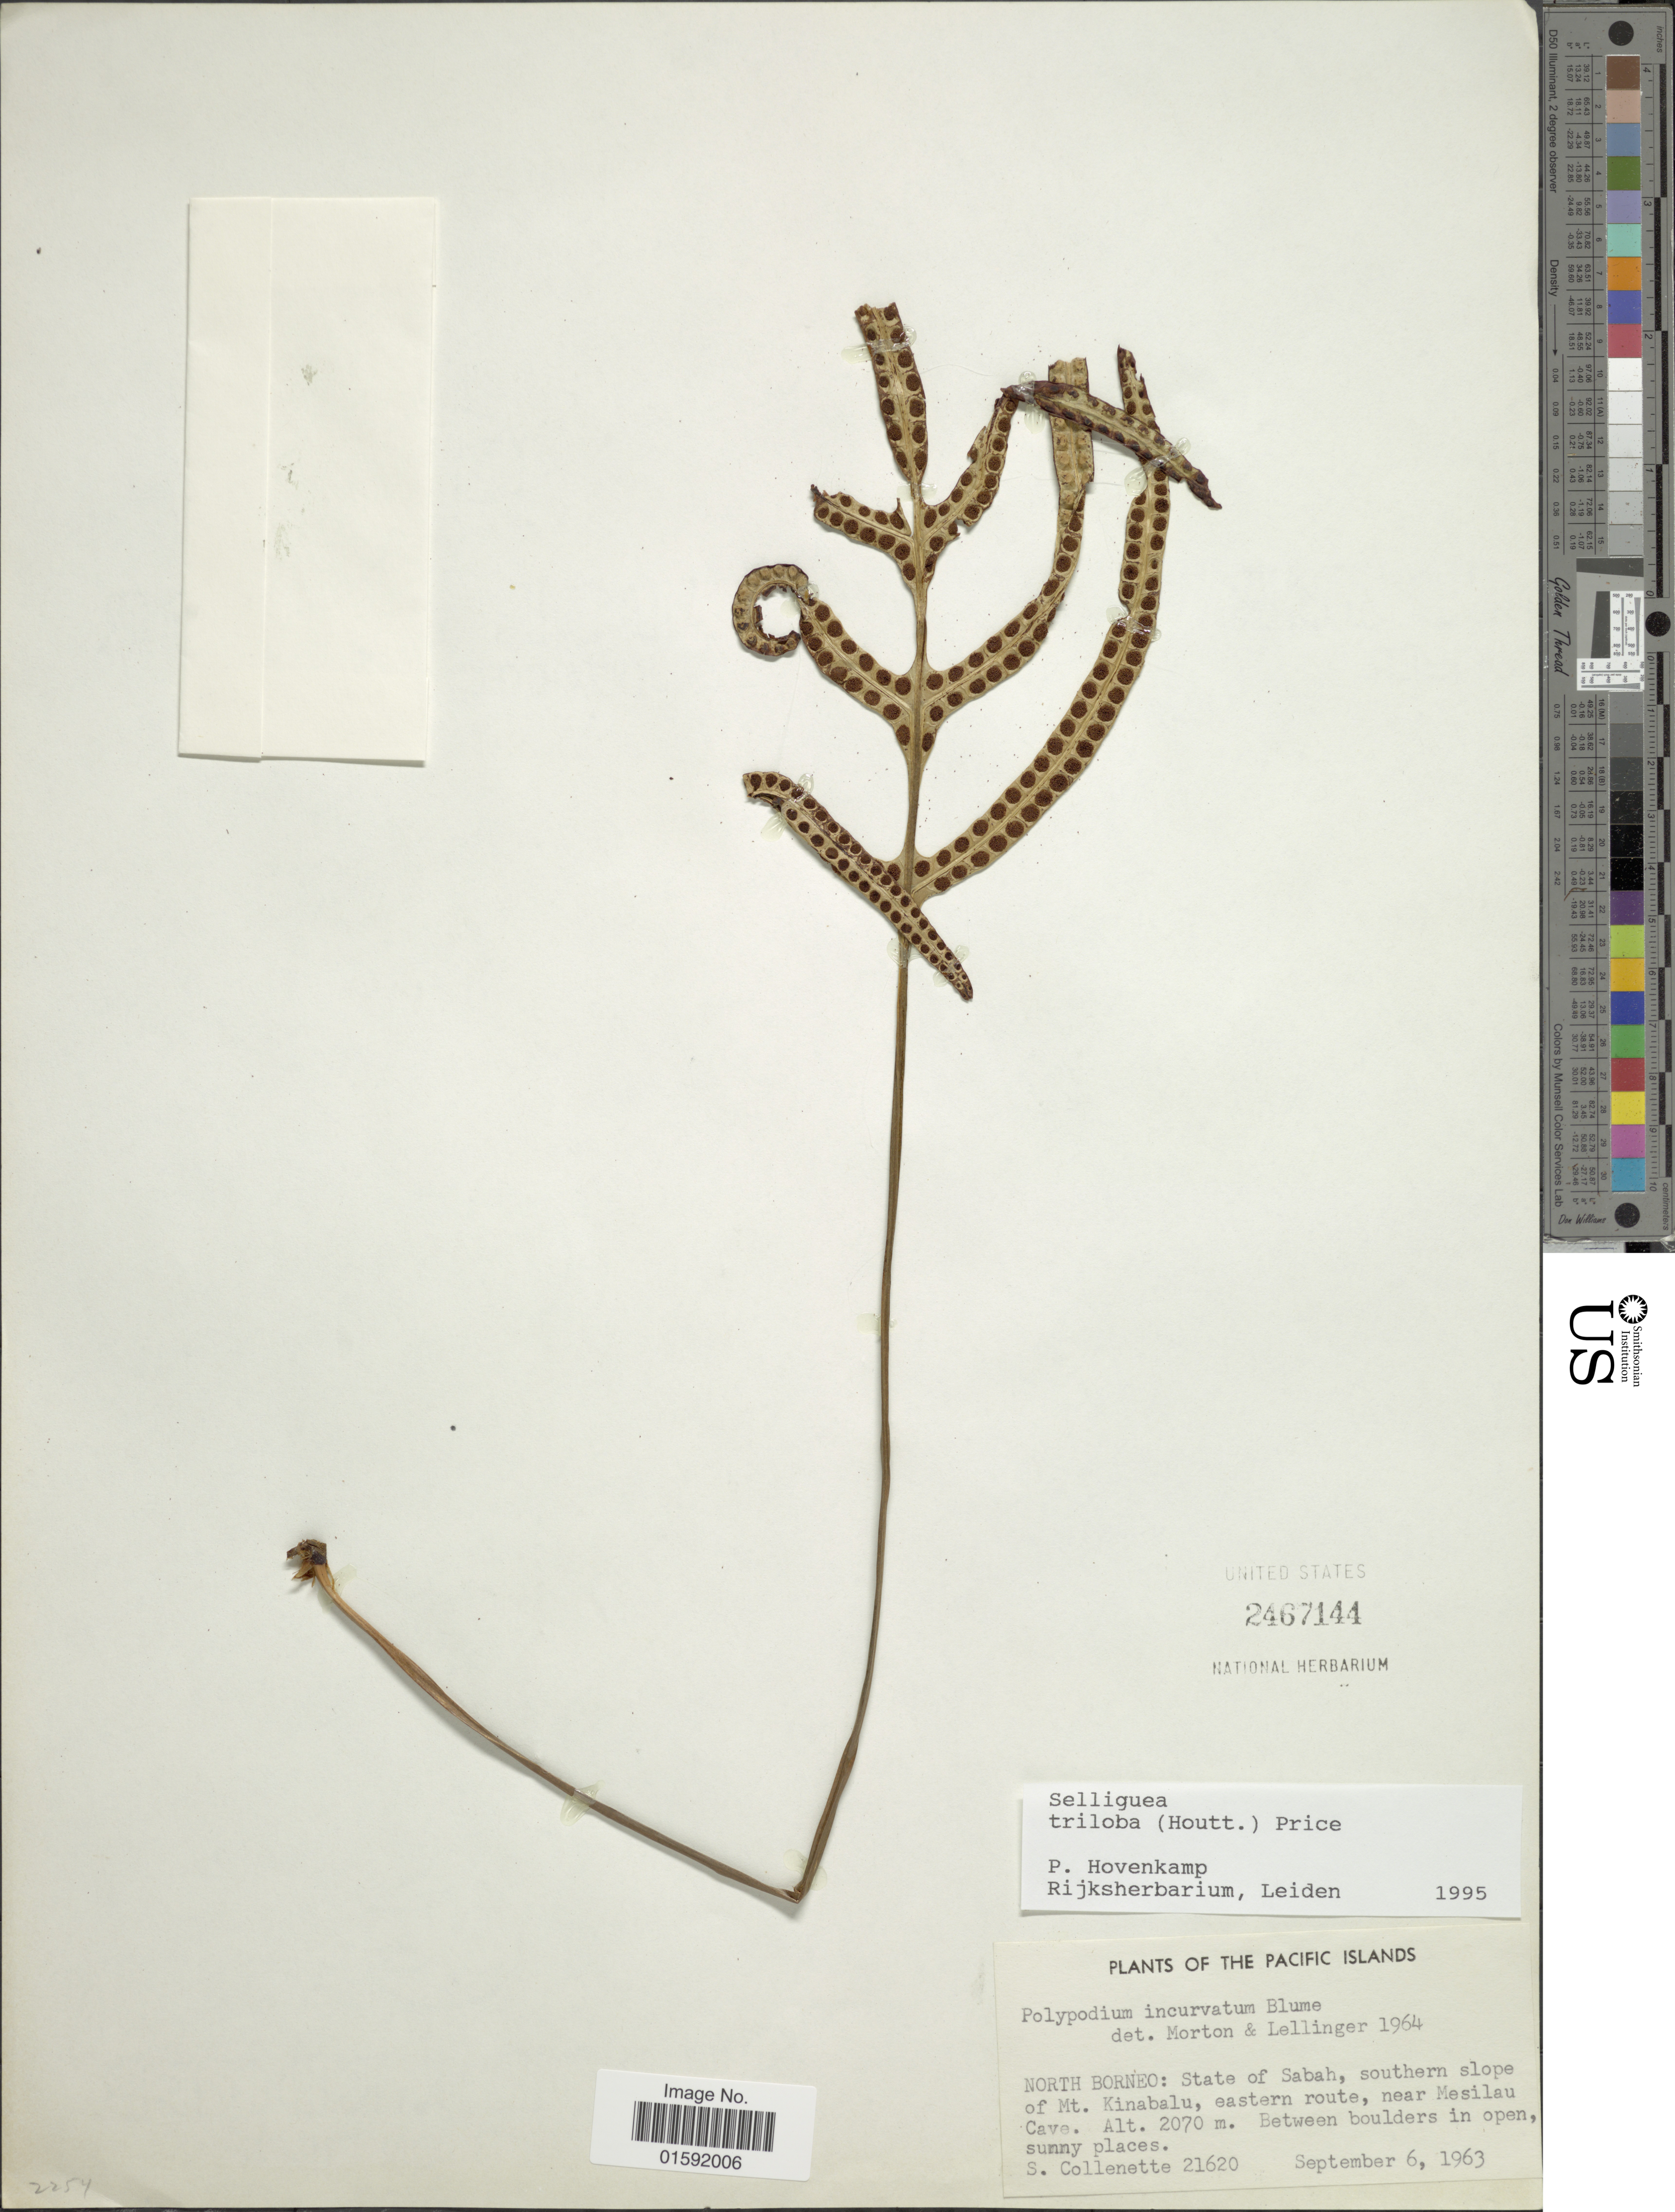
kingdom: Plantae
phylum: Tracheophyta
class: Polypodiopsida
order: Polypodiales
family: Polypodiaceae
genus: Selliguea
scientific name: Selliguea triloba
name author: (Houtt.) M.G. Price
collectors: S. Collenette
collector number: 21620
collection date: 1963-09-06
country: Malaysia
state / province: Sabah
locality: North Borneo, southern slope of Mt. Kinabalu, eastern route, near Mesilau Cave, Pacific Island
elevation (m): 2070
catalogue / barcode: US 2467144